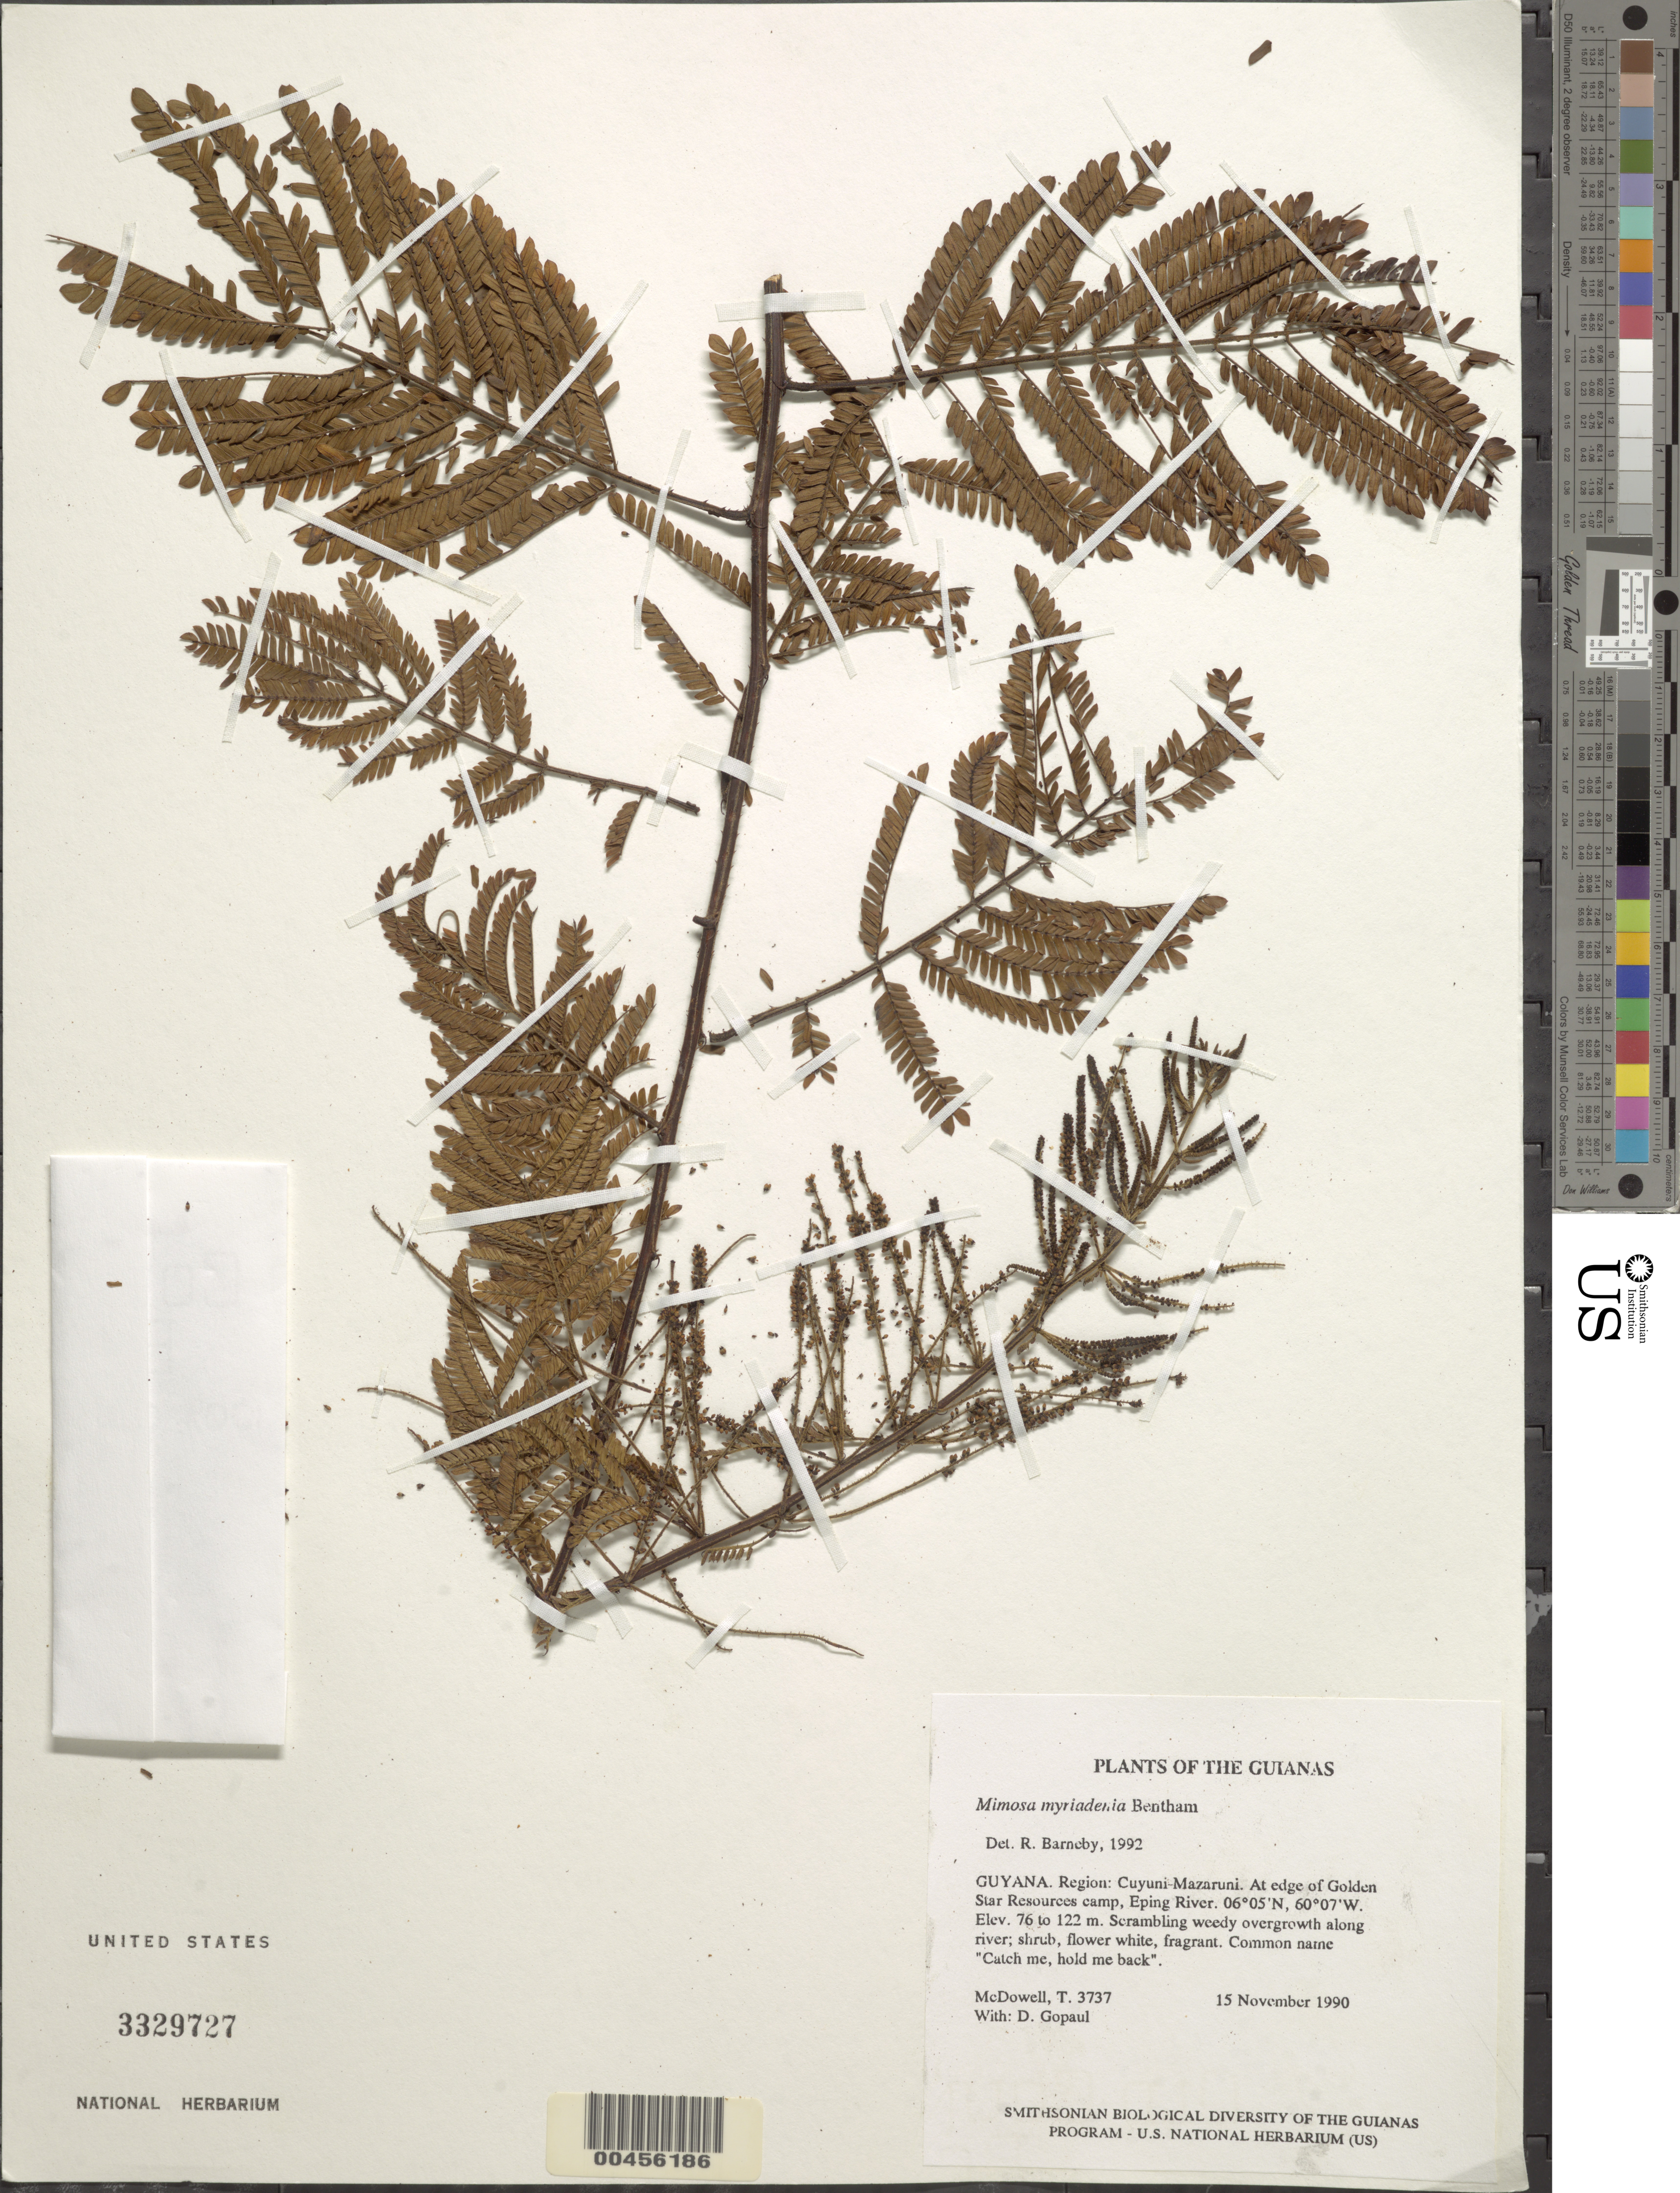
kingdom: Plantae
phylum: Tracheophyta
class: Magnoliopsida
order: Fabales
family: Fabaceae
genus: Mimosa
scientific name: Mimosa myriadenia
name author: Benth.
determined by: Barneby, Rupert C., (NY)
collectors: T. McDowell & D. Gopaul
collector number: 3737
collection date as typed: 13 November 1990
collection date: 1990-11-13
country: Guyana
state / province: Cuyuni-Mazaruni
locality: At edge of clearing, Golden Star Resources camp, Eping River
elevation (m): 76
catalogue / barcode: US 3329727